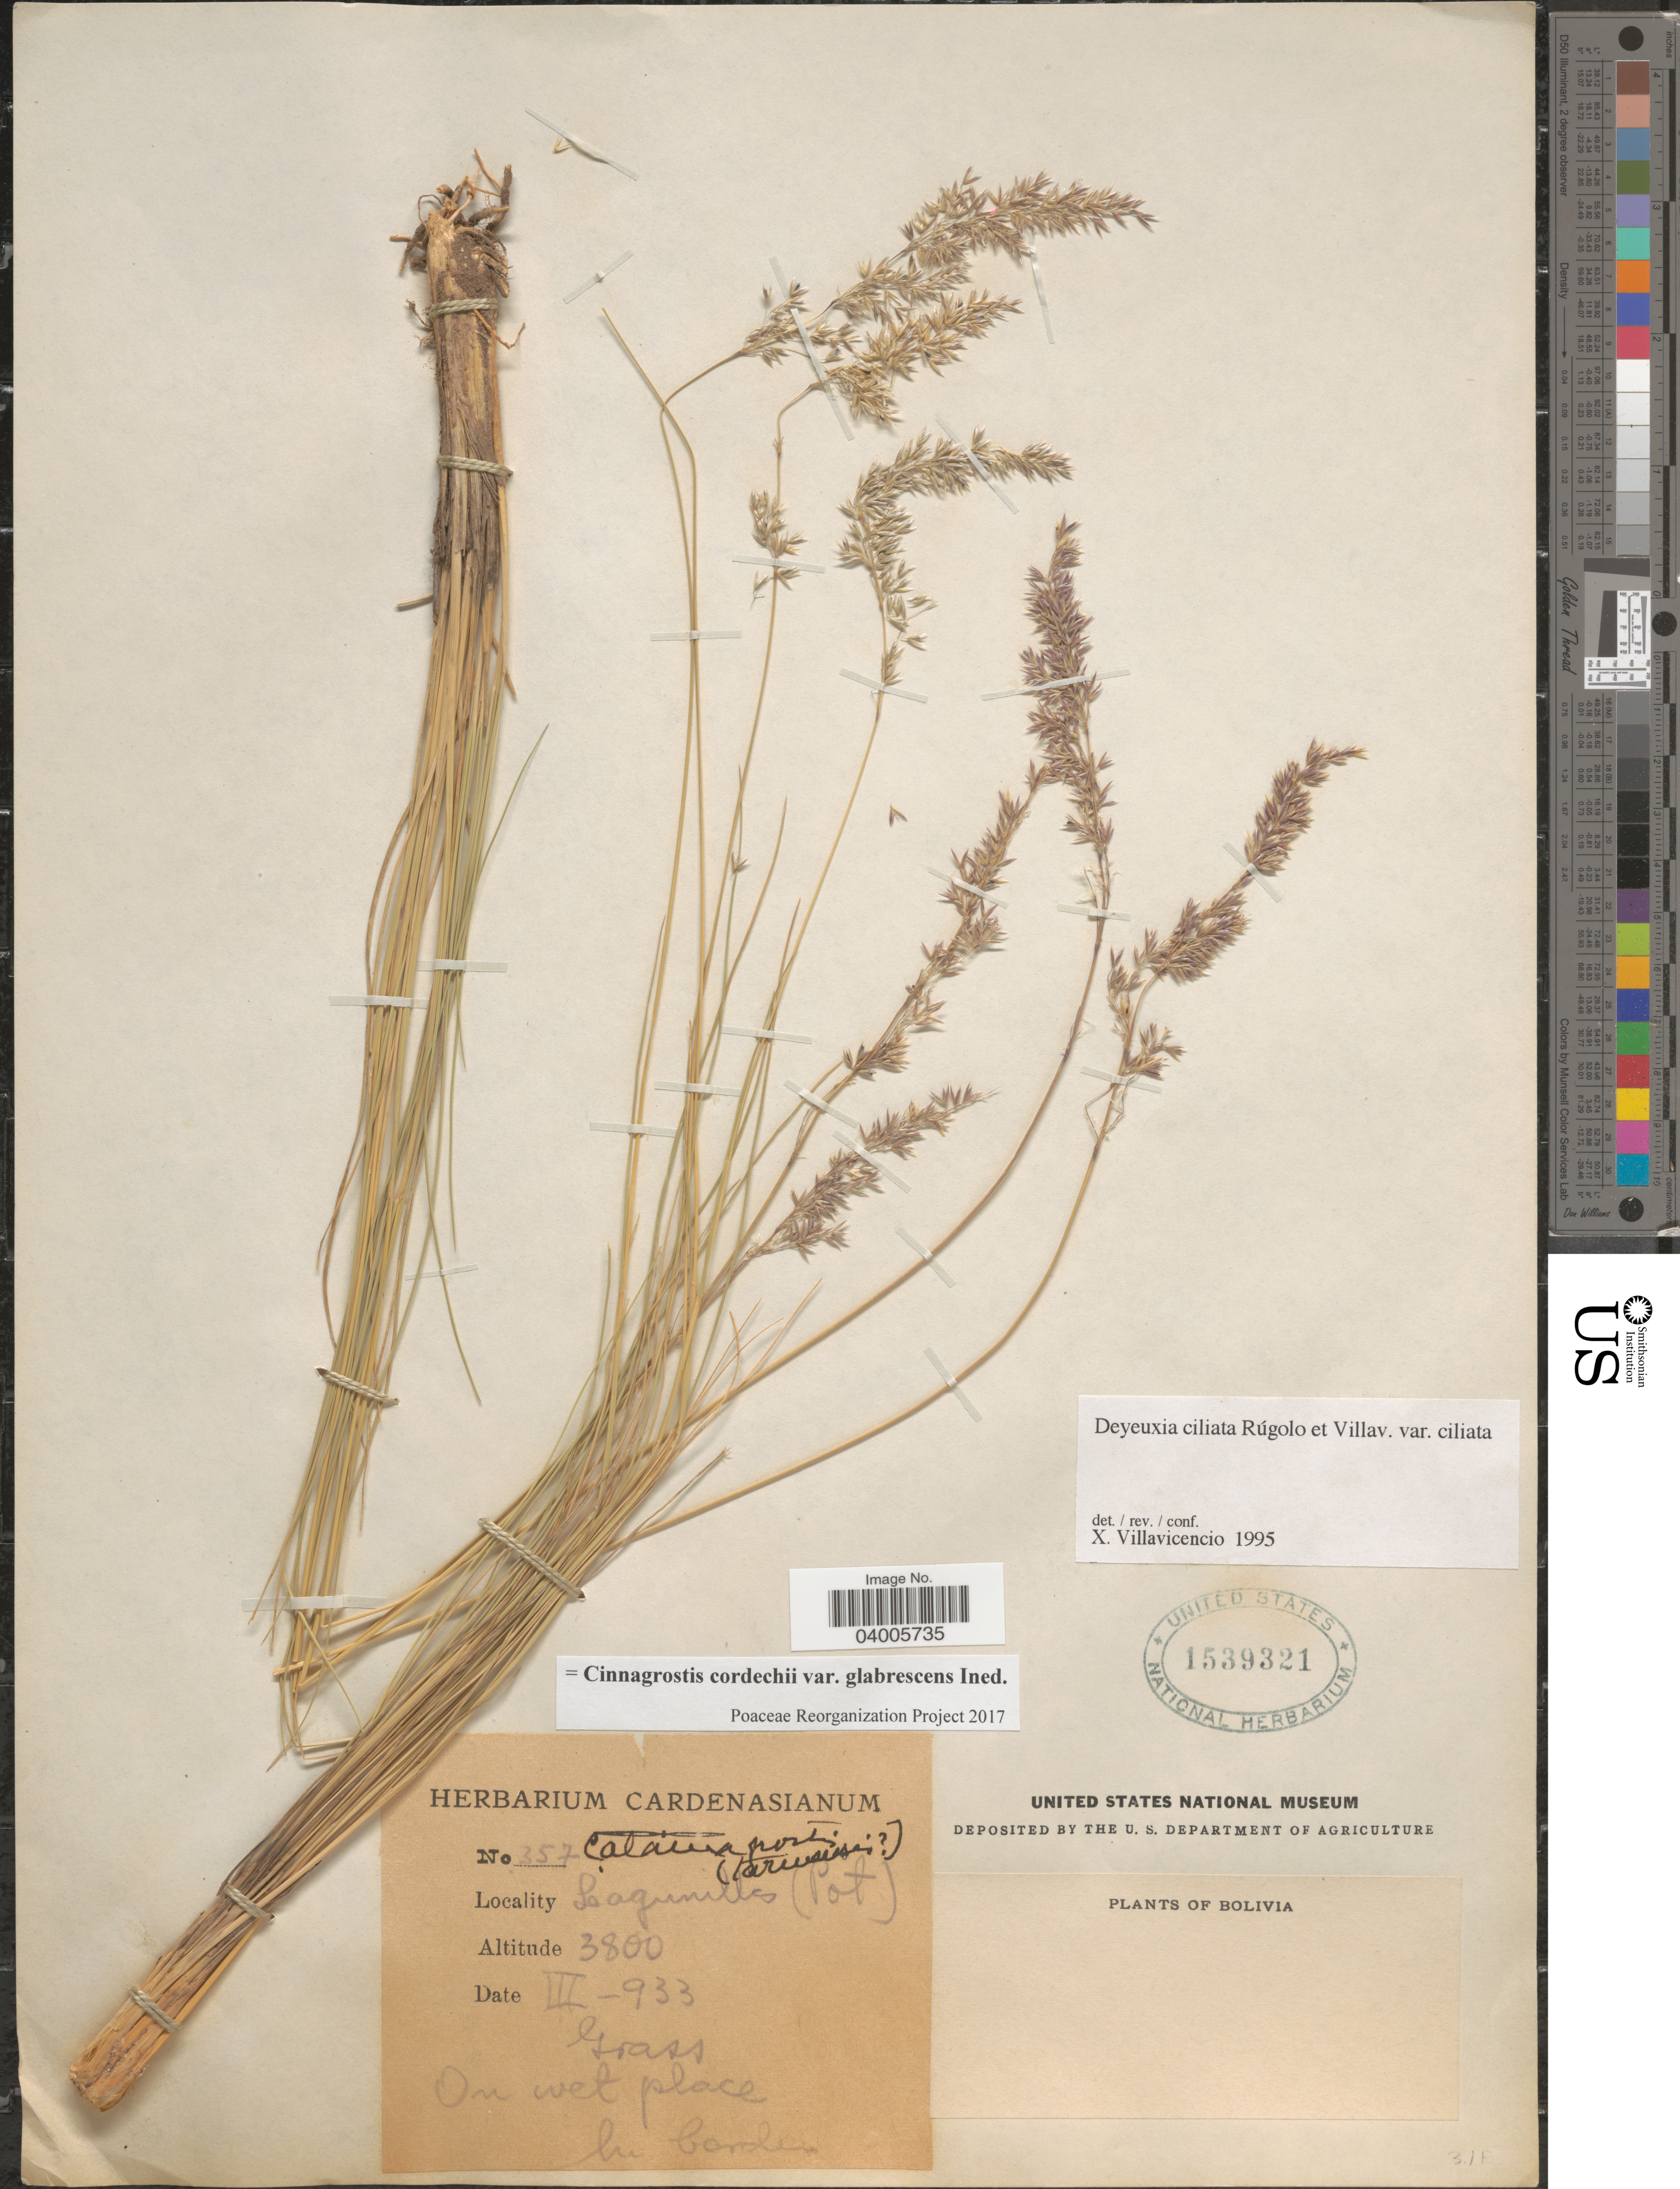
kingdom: Plantae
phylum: Tracheophyta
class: Liliopsida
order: Poales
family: Poaceae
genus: Cinnagrostis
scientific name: Cinnagrostis ciliata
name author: (Rúgolo & Villav.) P.M. Peterson et al.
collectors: M. Cárdenas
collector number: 357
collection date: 1933-03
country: Bolivia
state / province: Potosi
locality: Lagunillas (Pot.)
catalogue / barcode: US 1539321